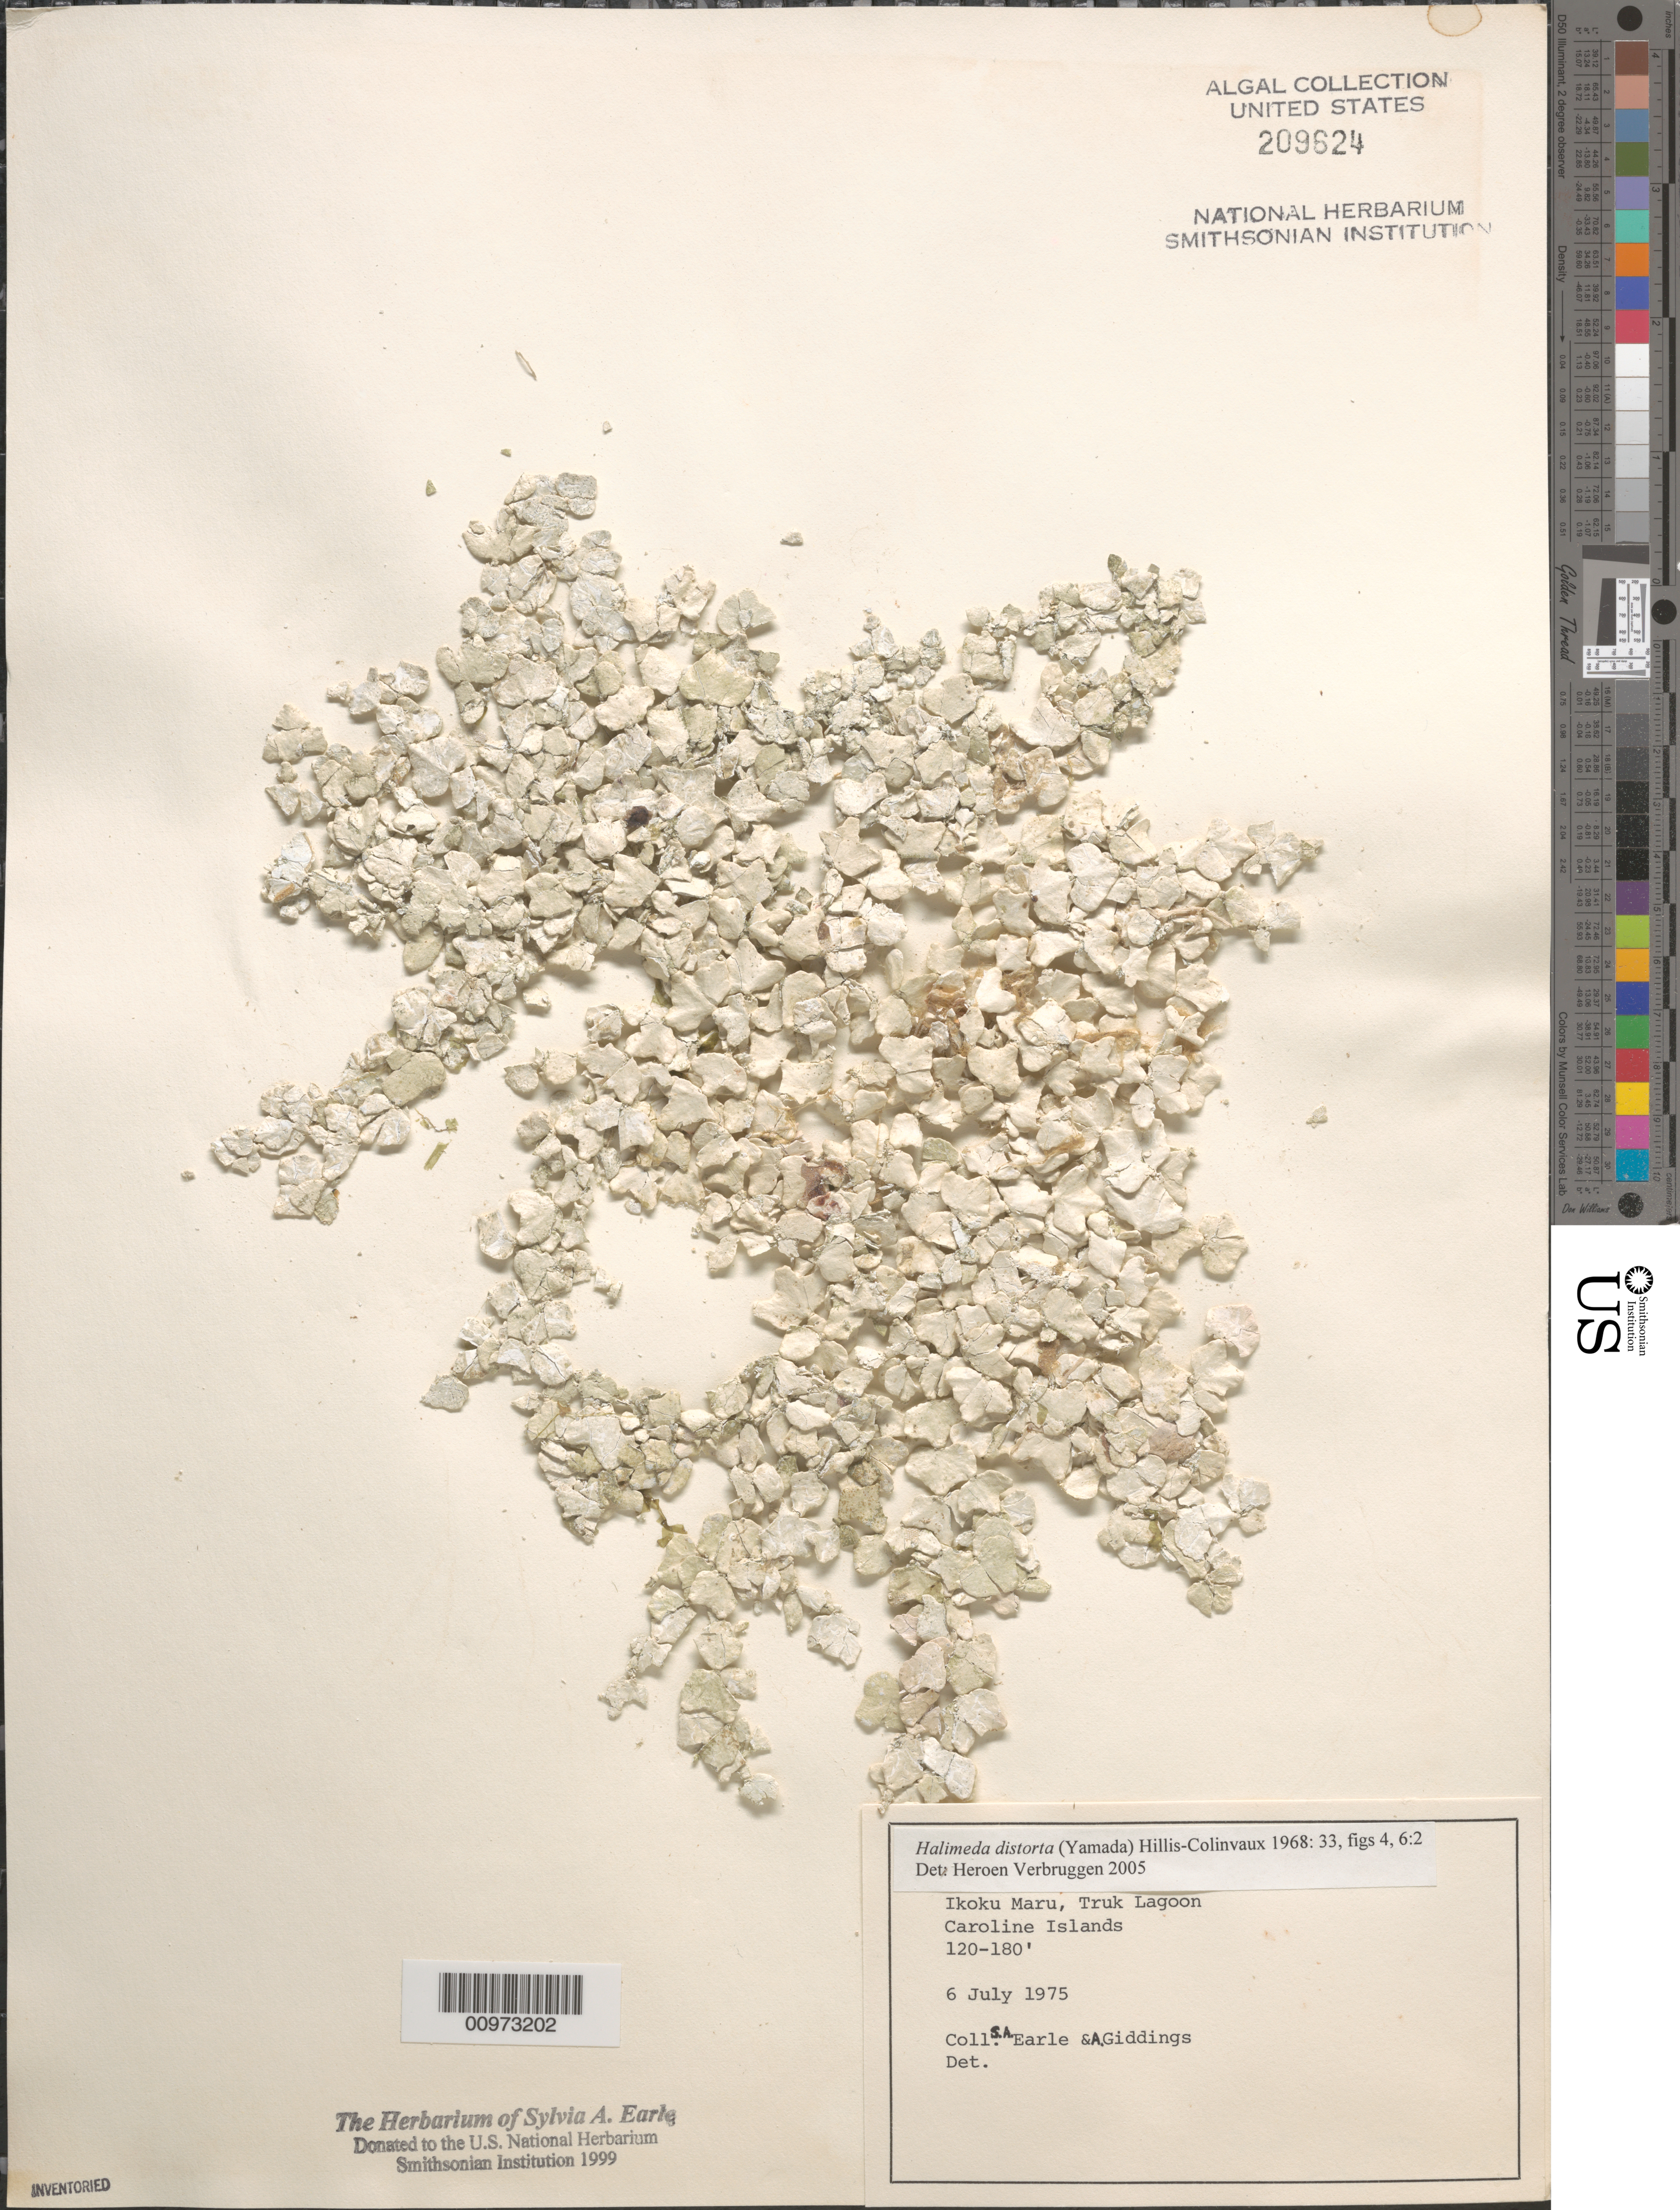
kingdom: Plantae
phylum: Chlorophyta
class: Ulvophyceae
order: Bryopsidales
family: Halimedaceae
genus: Halimeda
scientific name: Halimeda distorta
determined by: Verbruggen, H.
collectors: S. A. Earle & A. Giddings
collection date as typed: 06 Jul 1975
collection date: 1975-07-06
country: Micronesia, Federated States of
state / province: Truk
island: Truk (Chuuk) Is.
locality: Chuuk Lagoon (Truk Lagoon), Ikoku Maru shipwreck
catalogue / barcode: US 209624